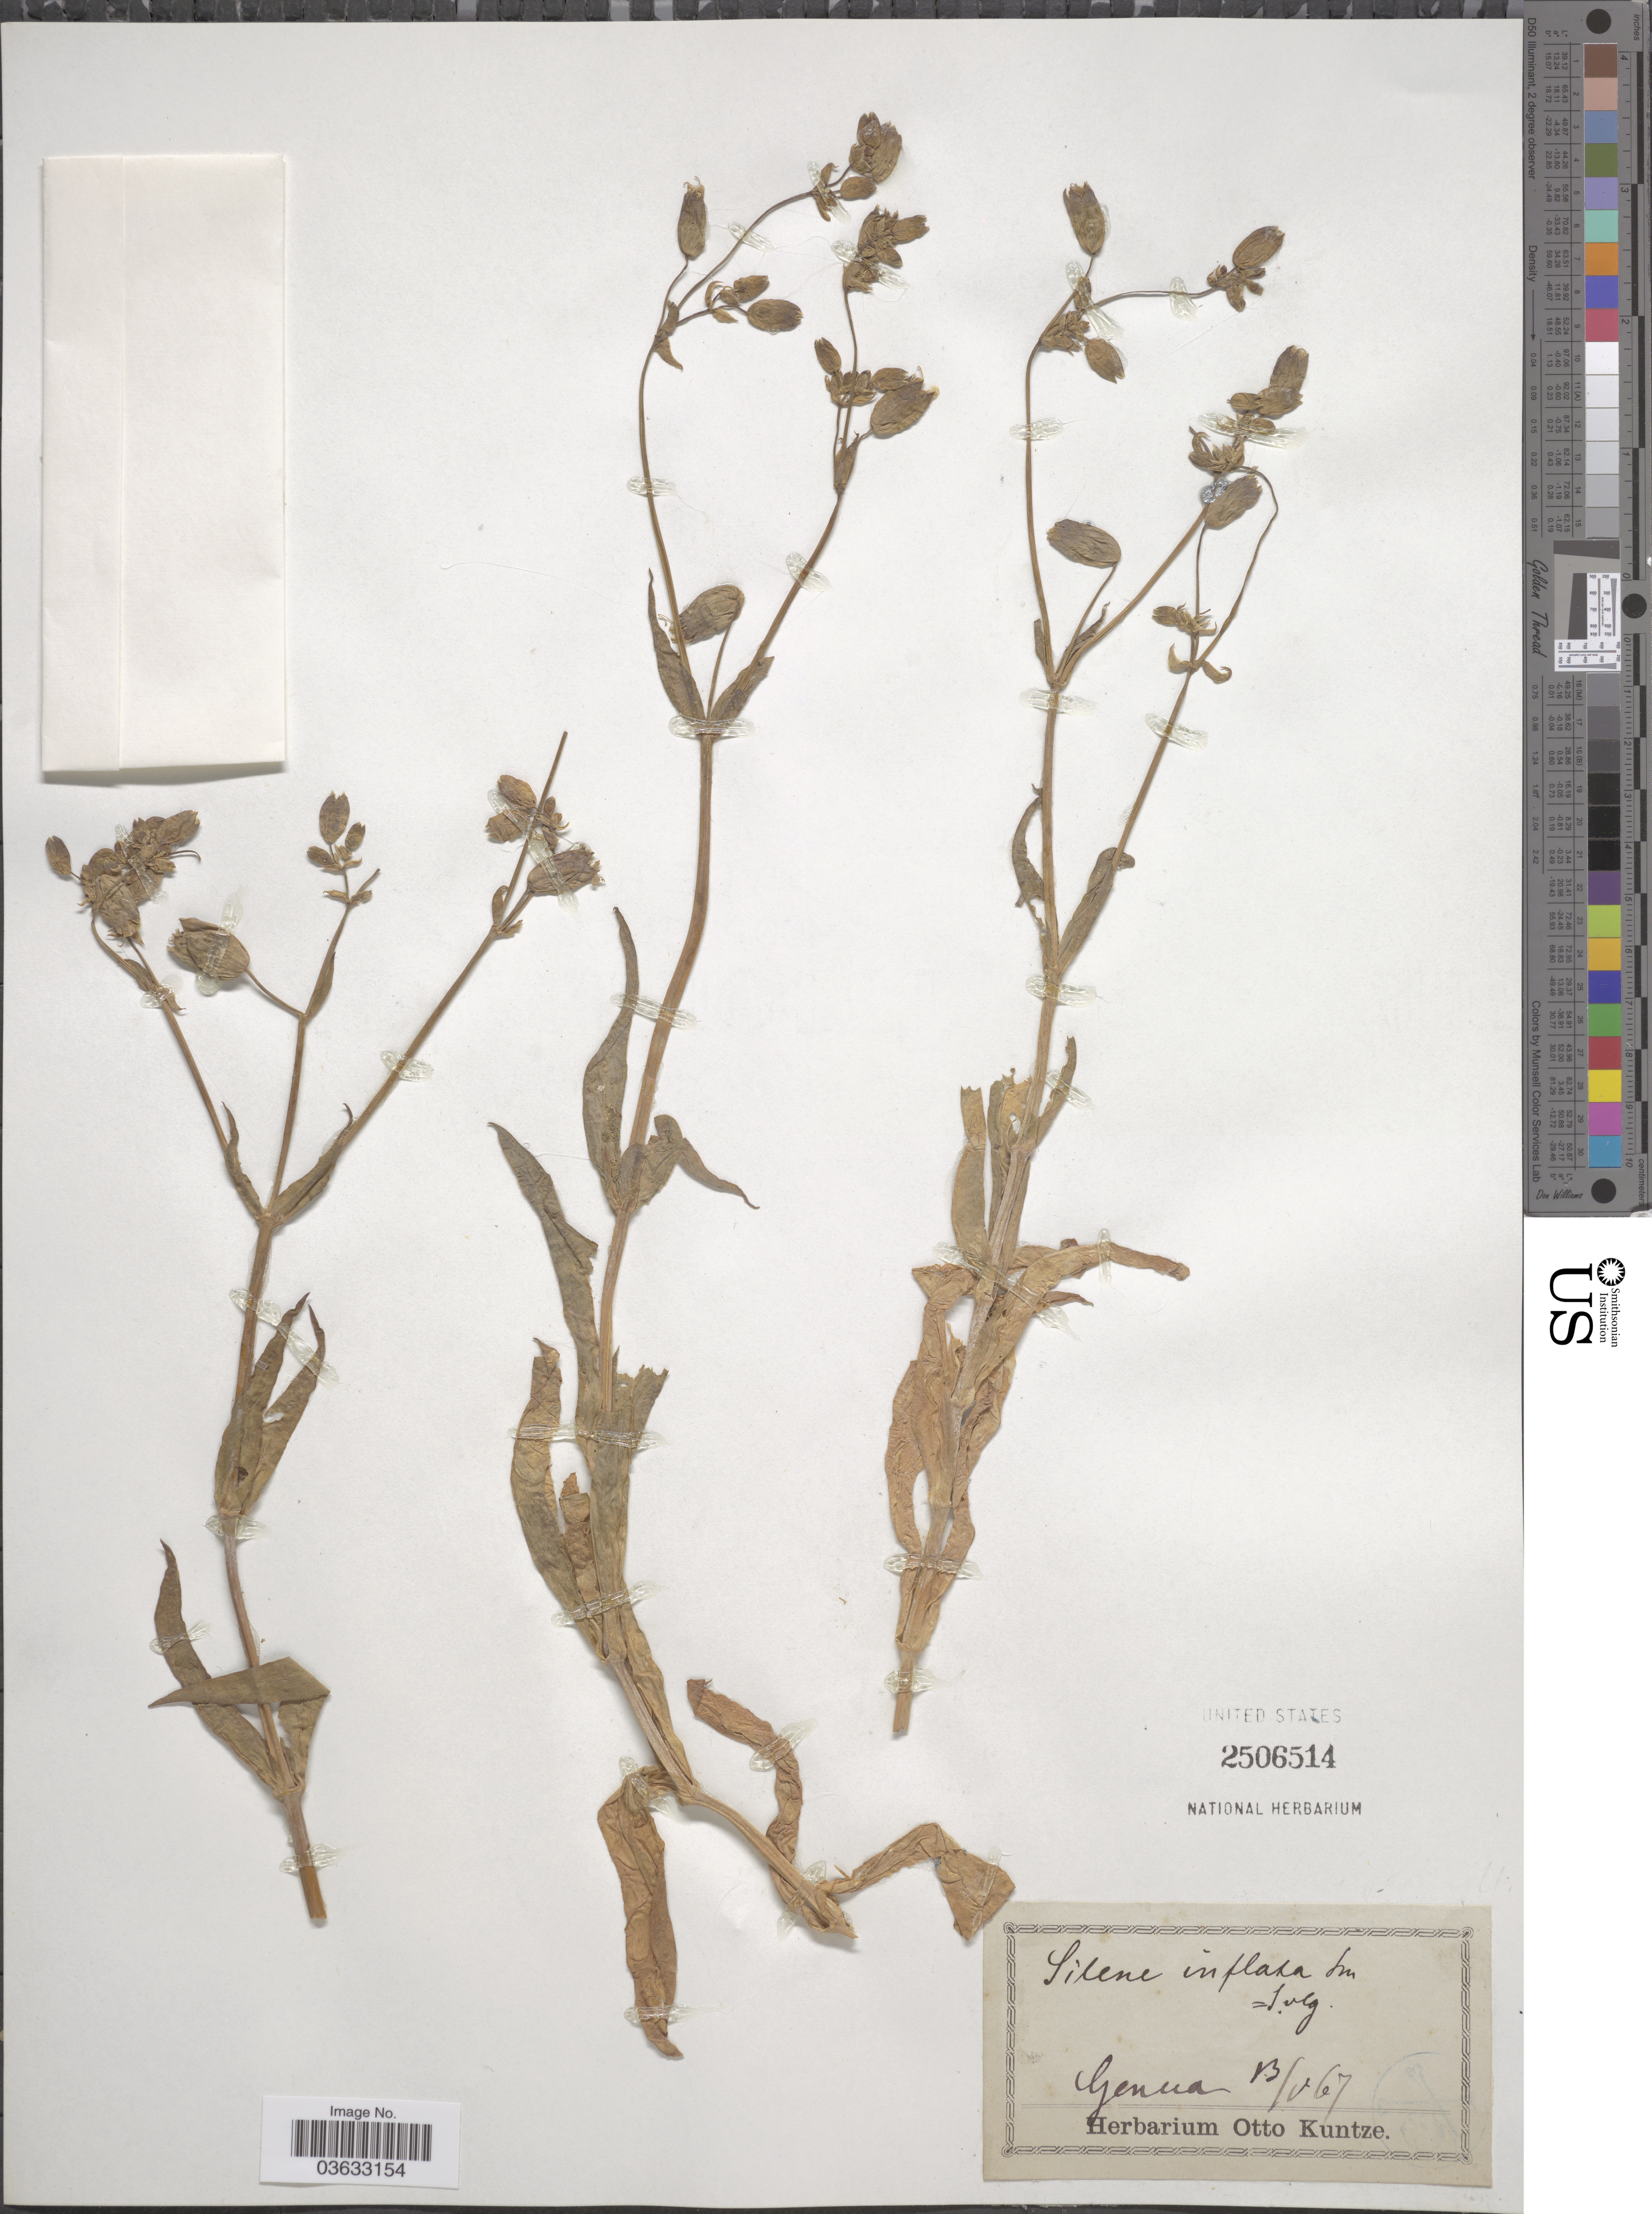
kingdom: Plantae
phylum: Tracheophyta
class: Magnoliopsida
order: Caryophyllales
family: Caryophyllaceae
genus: Silene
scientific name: Silene inflata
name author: Sm.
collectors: ex herb. Otto Kuntze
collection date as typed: Transcribed d/m/y: 13/5/67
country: Italy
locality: Genua.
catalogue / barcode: US 2506514